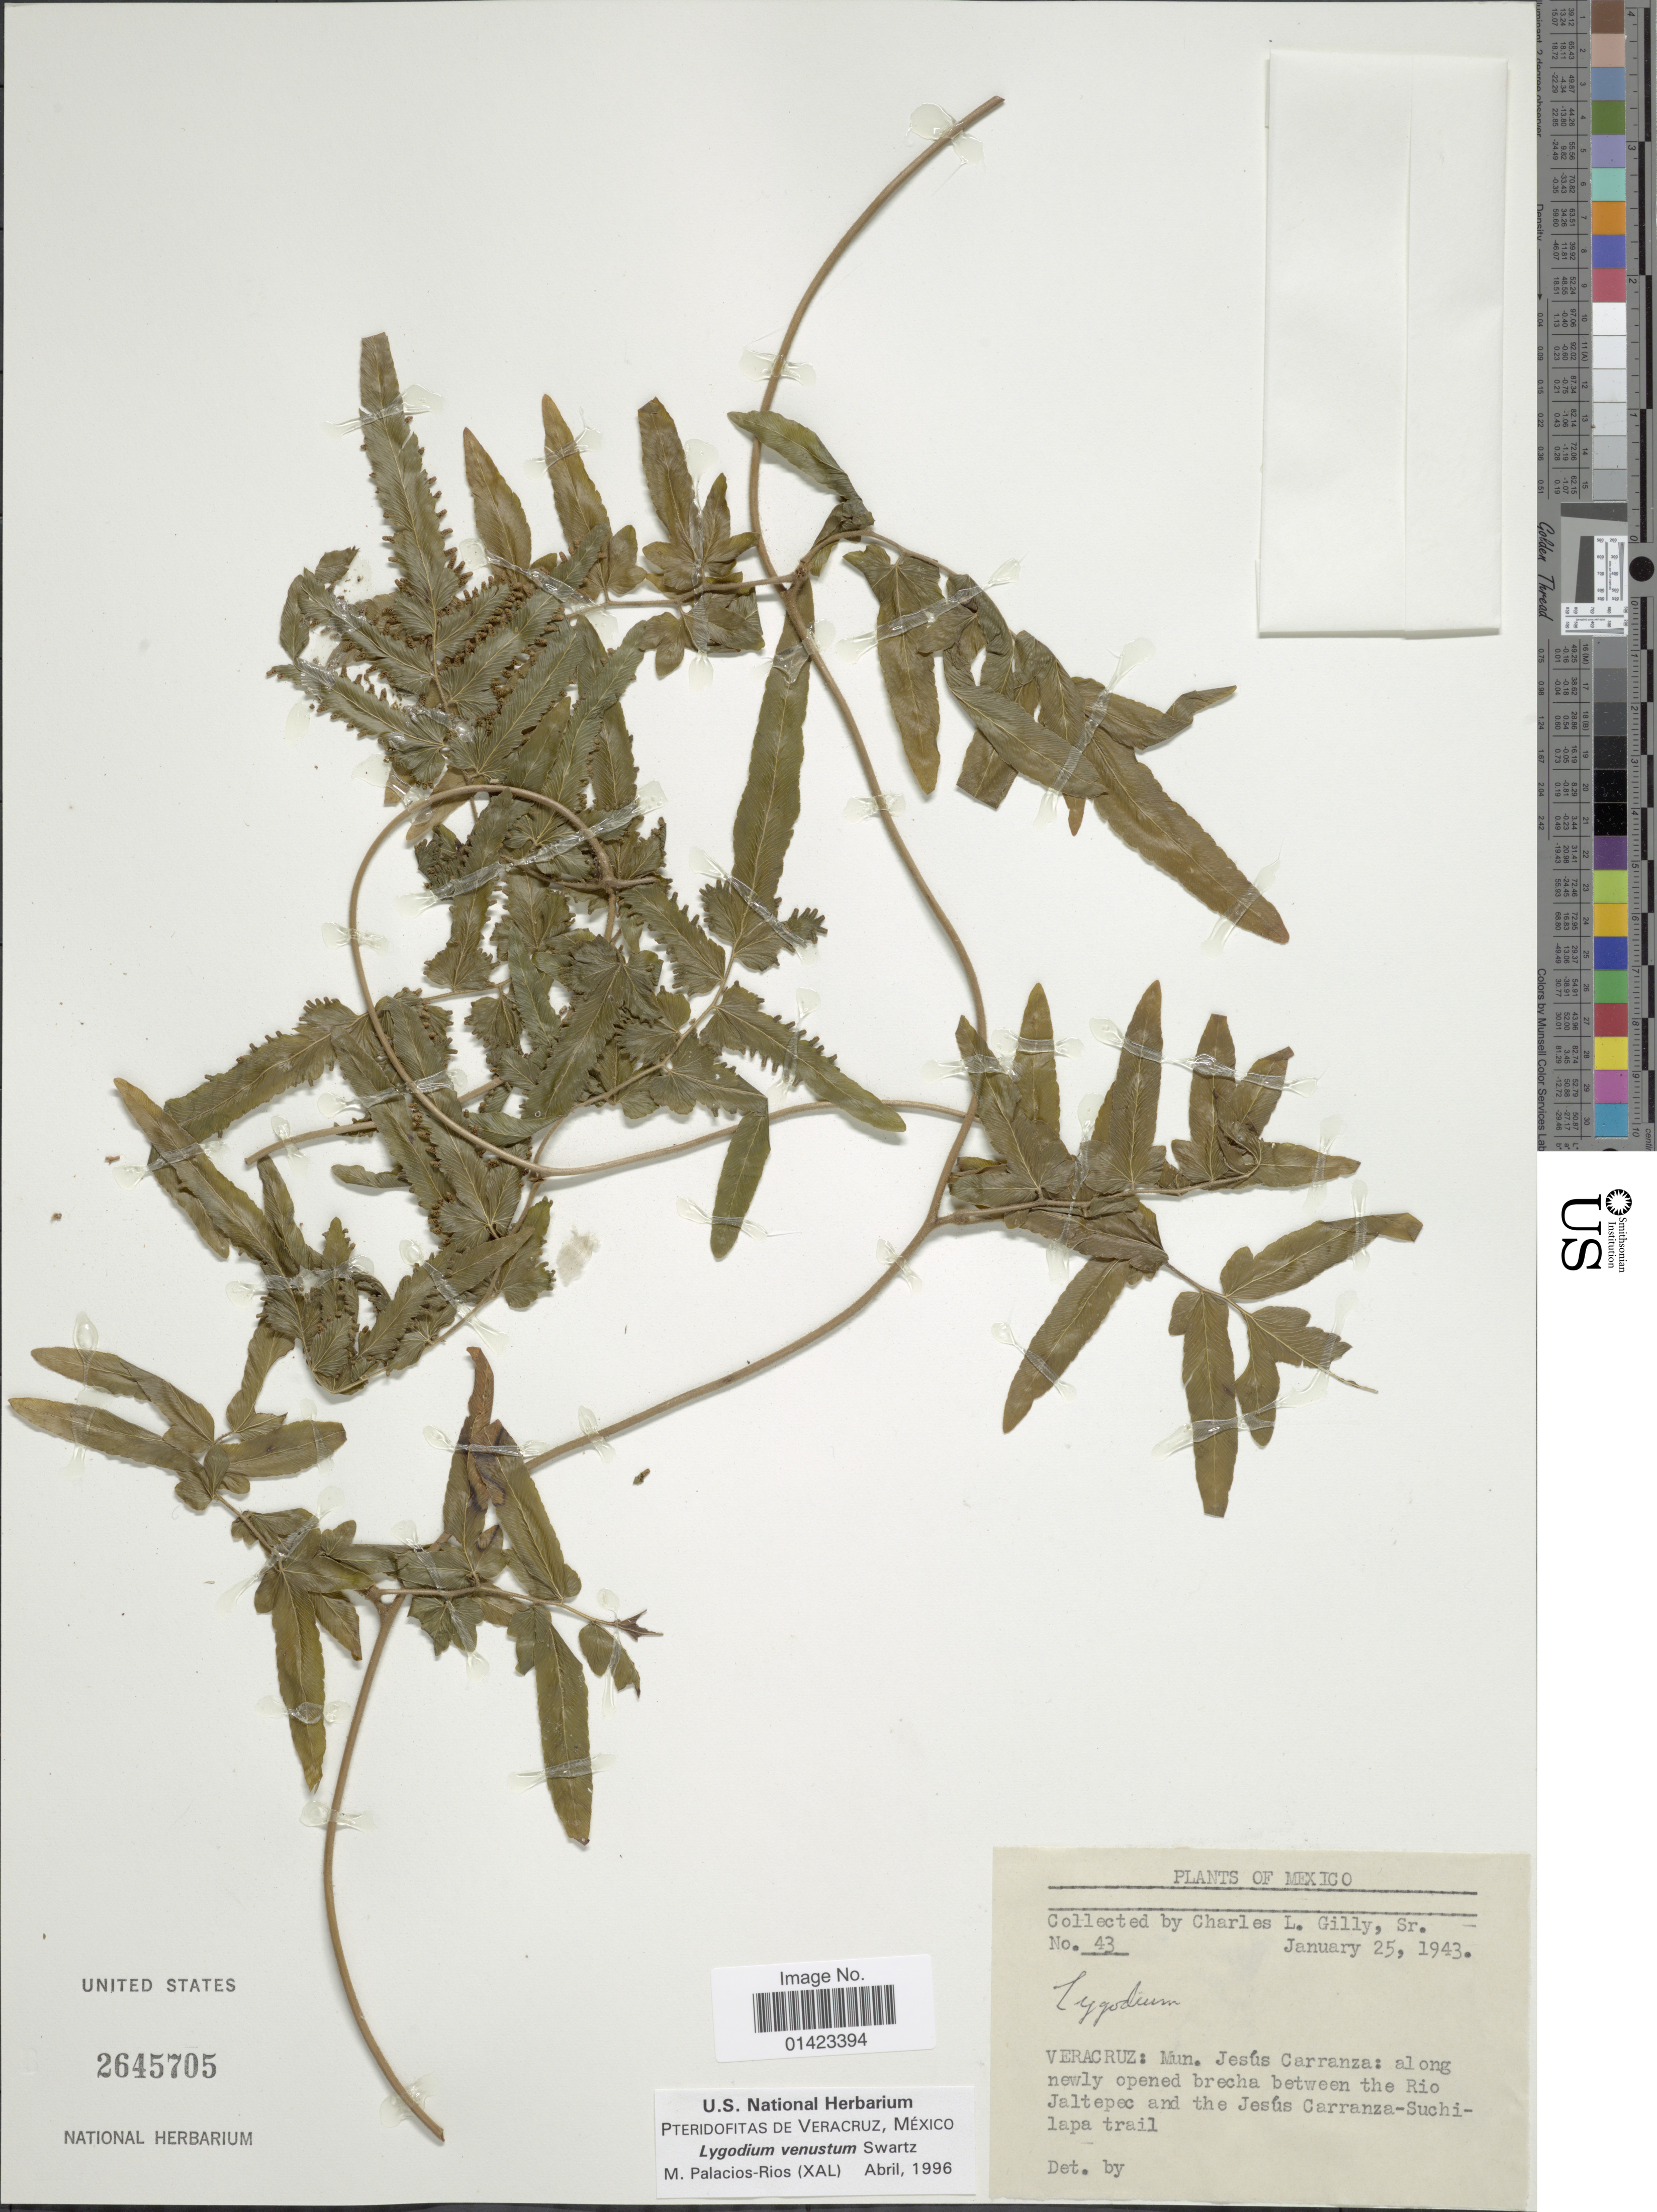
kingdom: Plantae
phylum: Tracheophyta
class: Polypodiopsida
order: Schizaeales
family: Lygodiaceae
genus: Lygodium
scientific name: Lygodium venustum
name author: Sw.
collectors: C. Gilly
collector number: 43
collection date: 1943-01-25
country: Mexico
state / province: Veracruz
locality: Veracruz: Mun. Jesús Carranza: along newly opened brecha beteween the Rio Jaltepec and the Jesús Carranza-Suchi-Lapa trail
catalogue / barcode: US 2645705